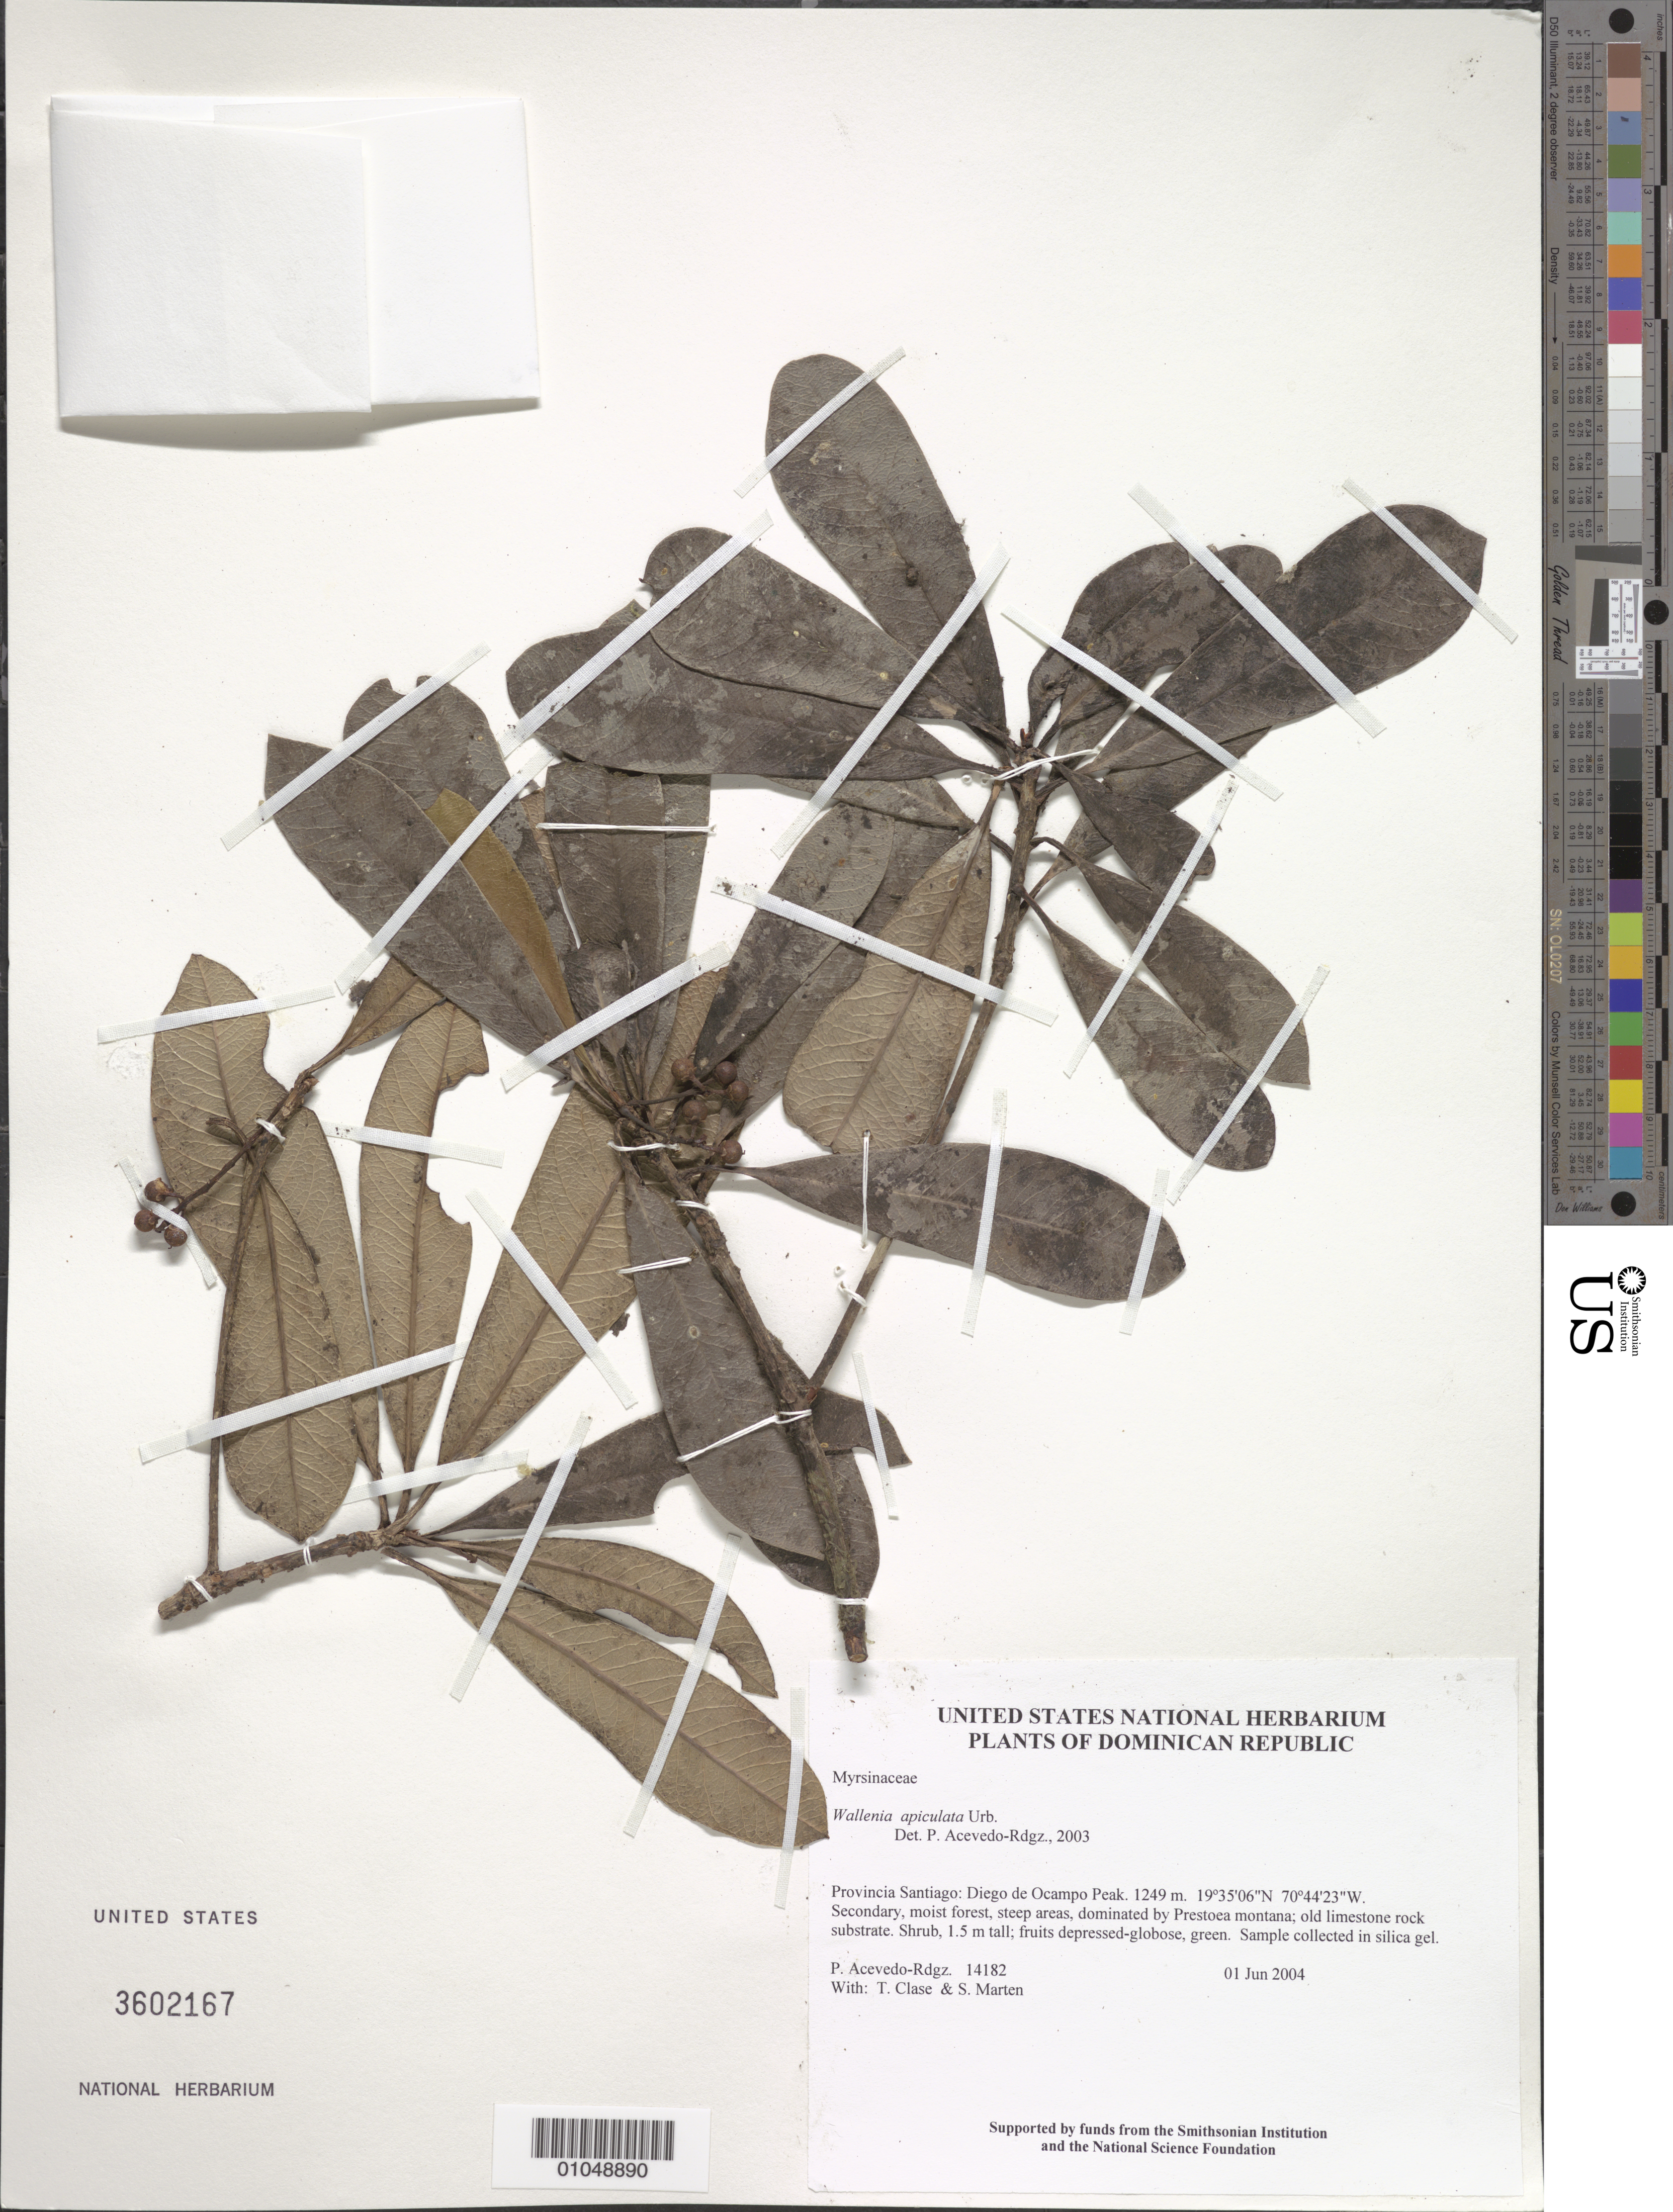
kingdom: Plantae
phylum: Tracheophyta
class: Magnoliopsida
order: Ericales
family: Primulaceae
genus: Wallenia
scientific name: Wallenia apiculata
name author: Urb.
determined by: Acevedo-Rodríguez, P., (BOT), Smithsonian Institution - National Museum of Natural History (UNITED STATES)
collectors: P. Acevedo-Rodr., T. Clase & S. Marten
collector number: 14182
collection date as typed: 01 Jun 2004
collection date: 2004-06-01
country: Dominican Republic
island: Hispaniola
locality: Provincia Santiago: Diego de Ocampo Peak.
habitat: Secondary, moist forest, steep areas, dominated by Prestoea montana; old limestone rock substrate.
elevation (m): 1249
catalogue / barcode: US 3602167